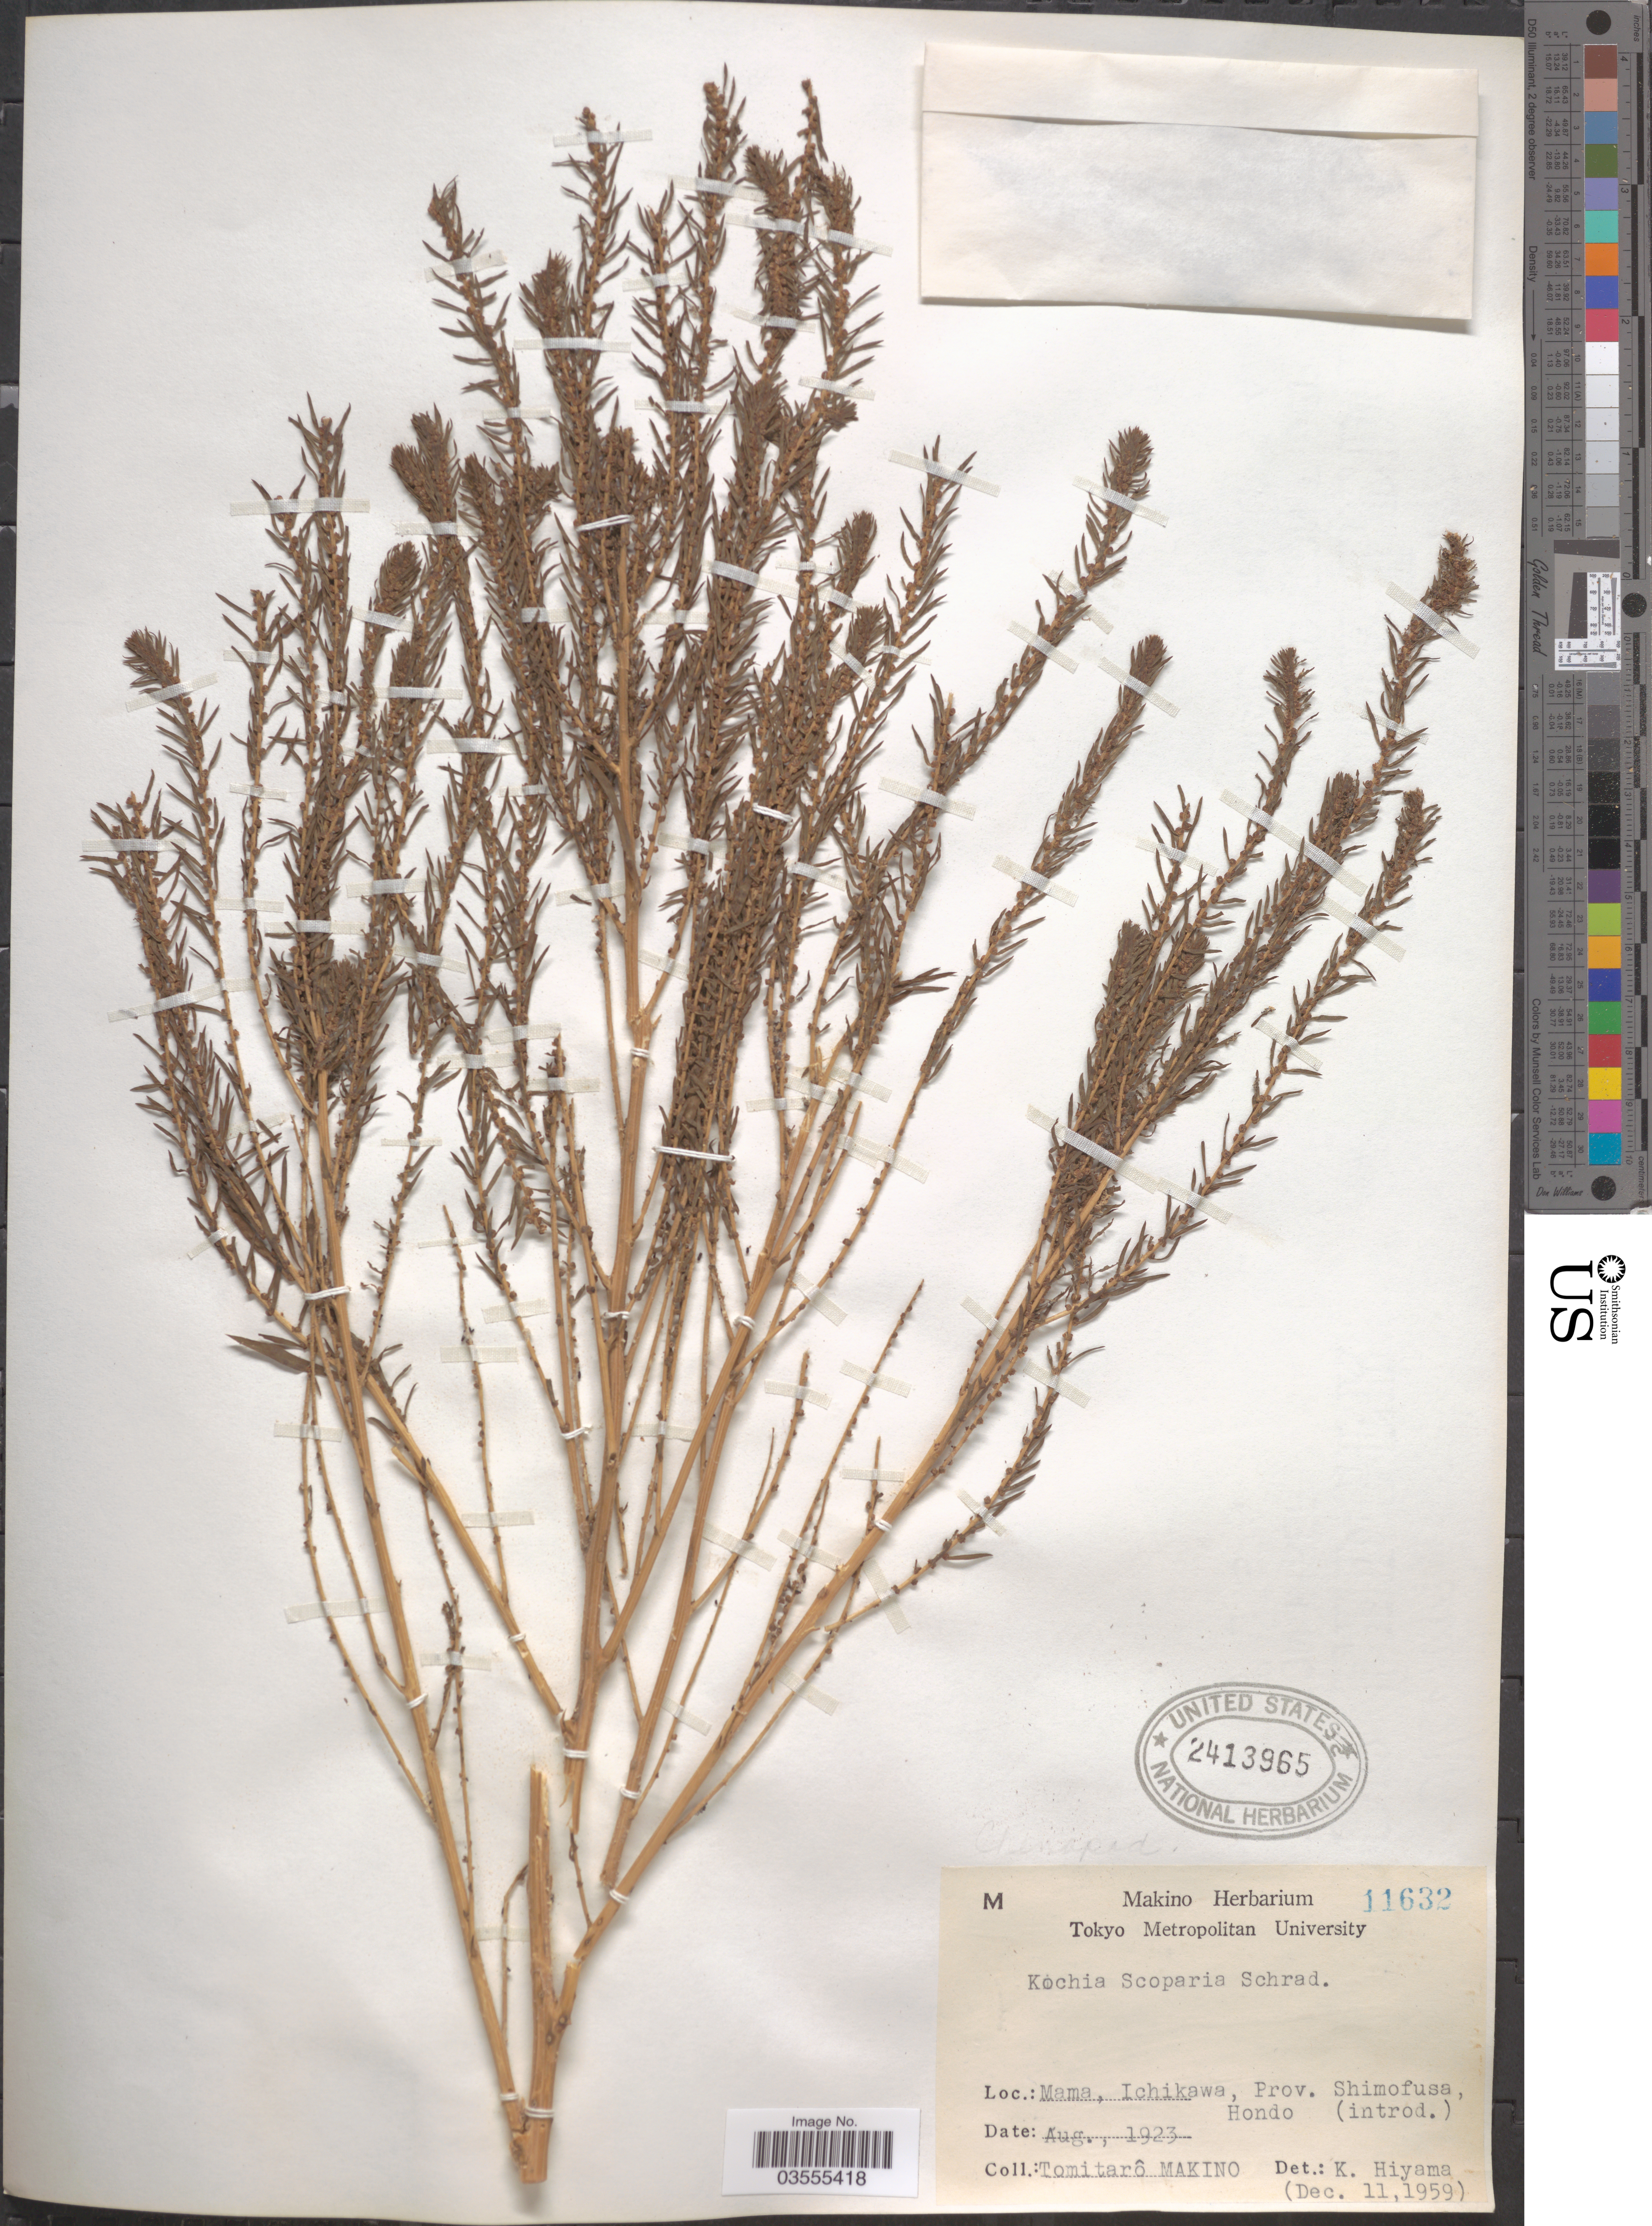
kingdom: Plantae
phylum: Tracheophyta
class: Magnoliopsida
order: Caryophyllales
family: Amaranthaceae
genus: Bassia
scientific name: Bassia scoparia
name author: (L.) Voss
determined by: U.S. National Herbarium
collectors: T. Makino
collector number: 11632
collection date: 1923-08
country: Japan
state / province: Isikawa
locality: Mama, Ichikawa, Prov. Shimofusa, Hondo.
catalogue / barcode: US 2413965